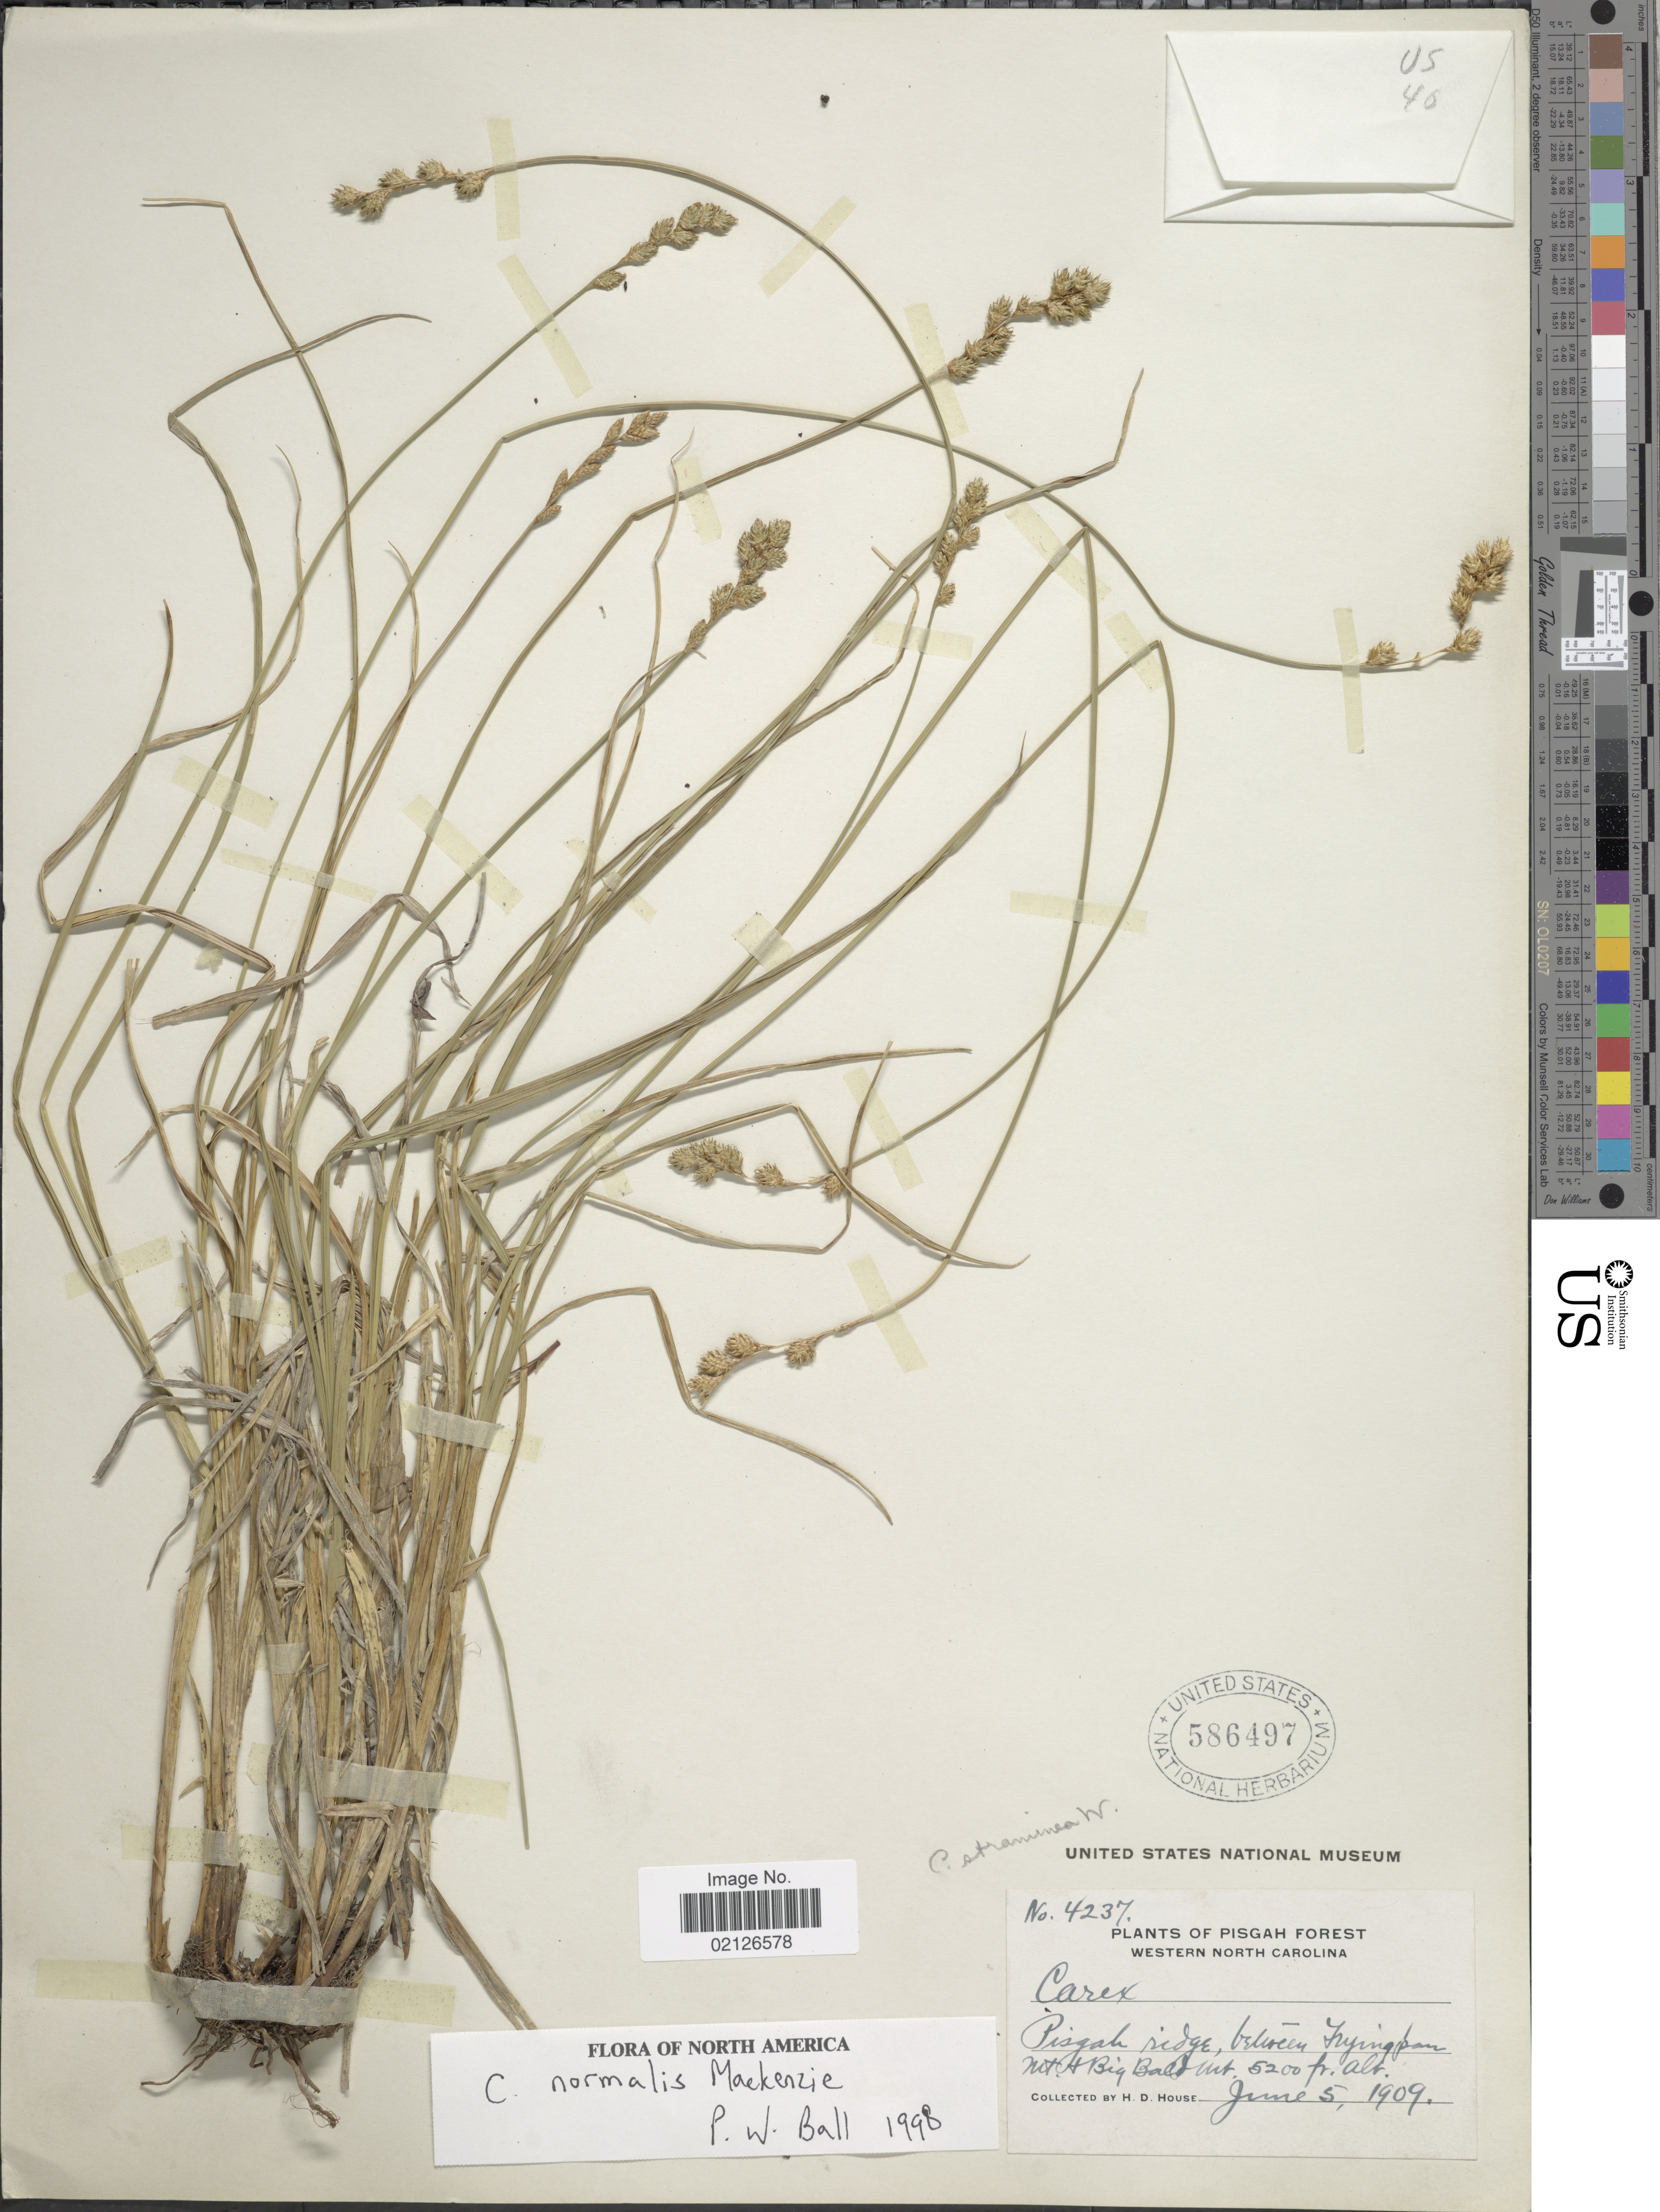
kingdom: Plantae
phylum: Tracheophyta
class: Liliopsida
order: Poales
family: Cyperaceae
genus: Carex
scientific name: Carex normalis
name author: Mack.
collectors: H. D. House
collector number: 4237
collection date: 1909-06-05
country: United States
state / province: North Carolina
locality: Pisgah Forest, Western North Carolina. Pisgah ridge, between Fryingpan Mt. + Big Bald Mt.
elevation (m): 1585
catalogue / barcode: US 586497